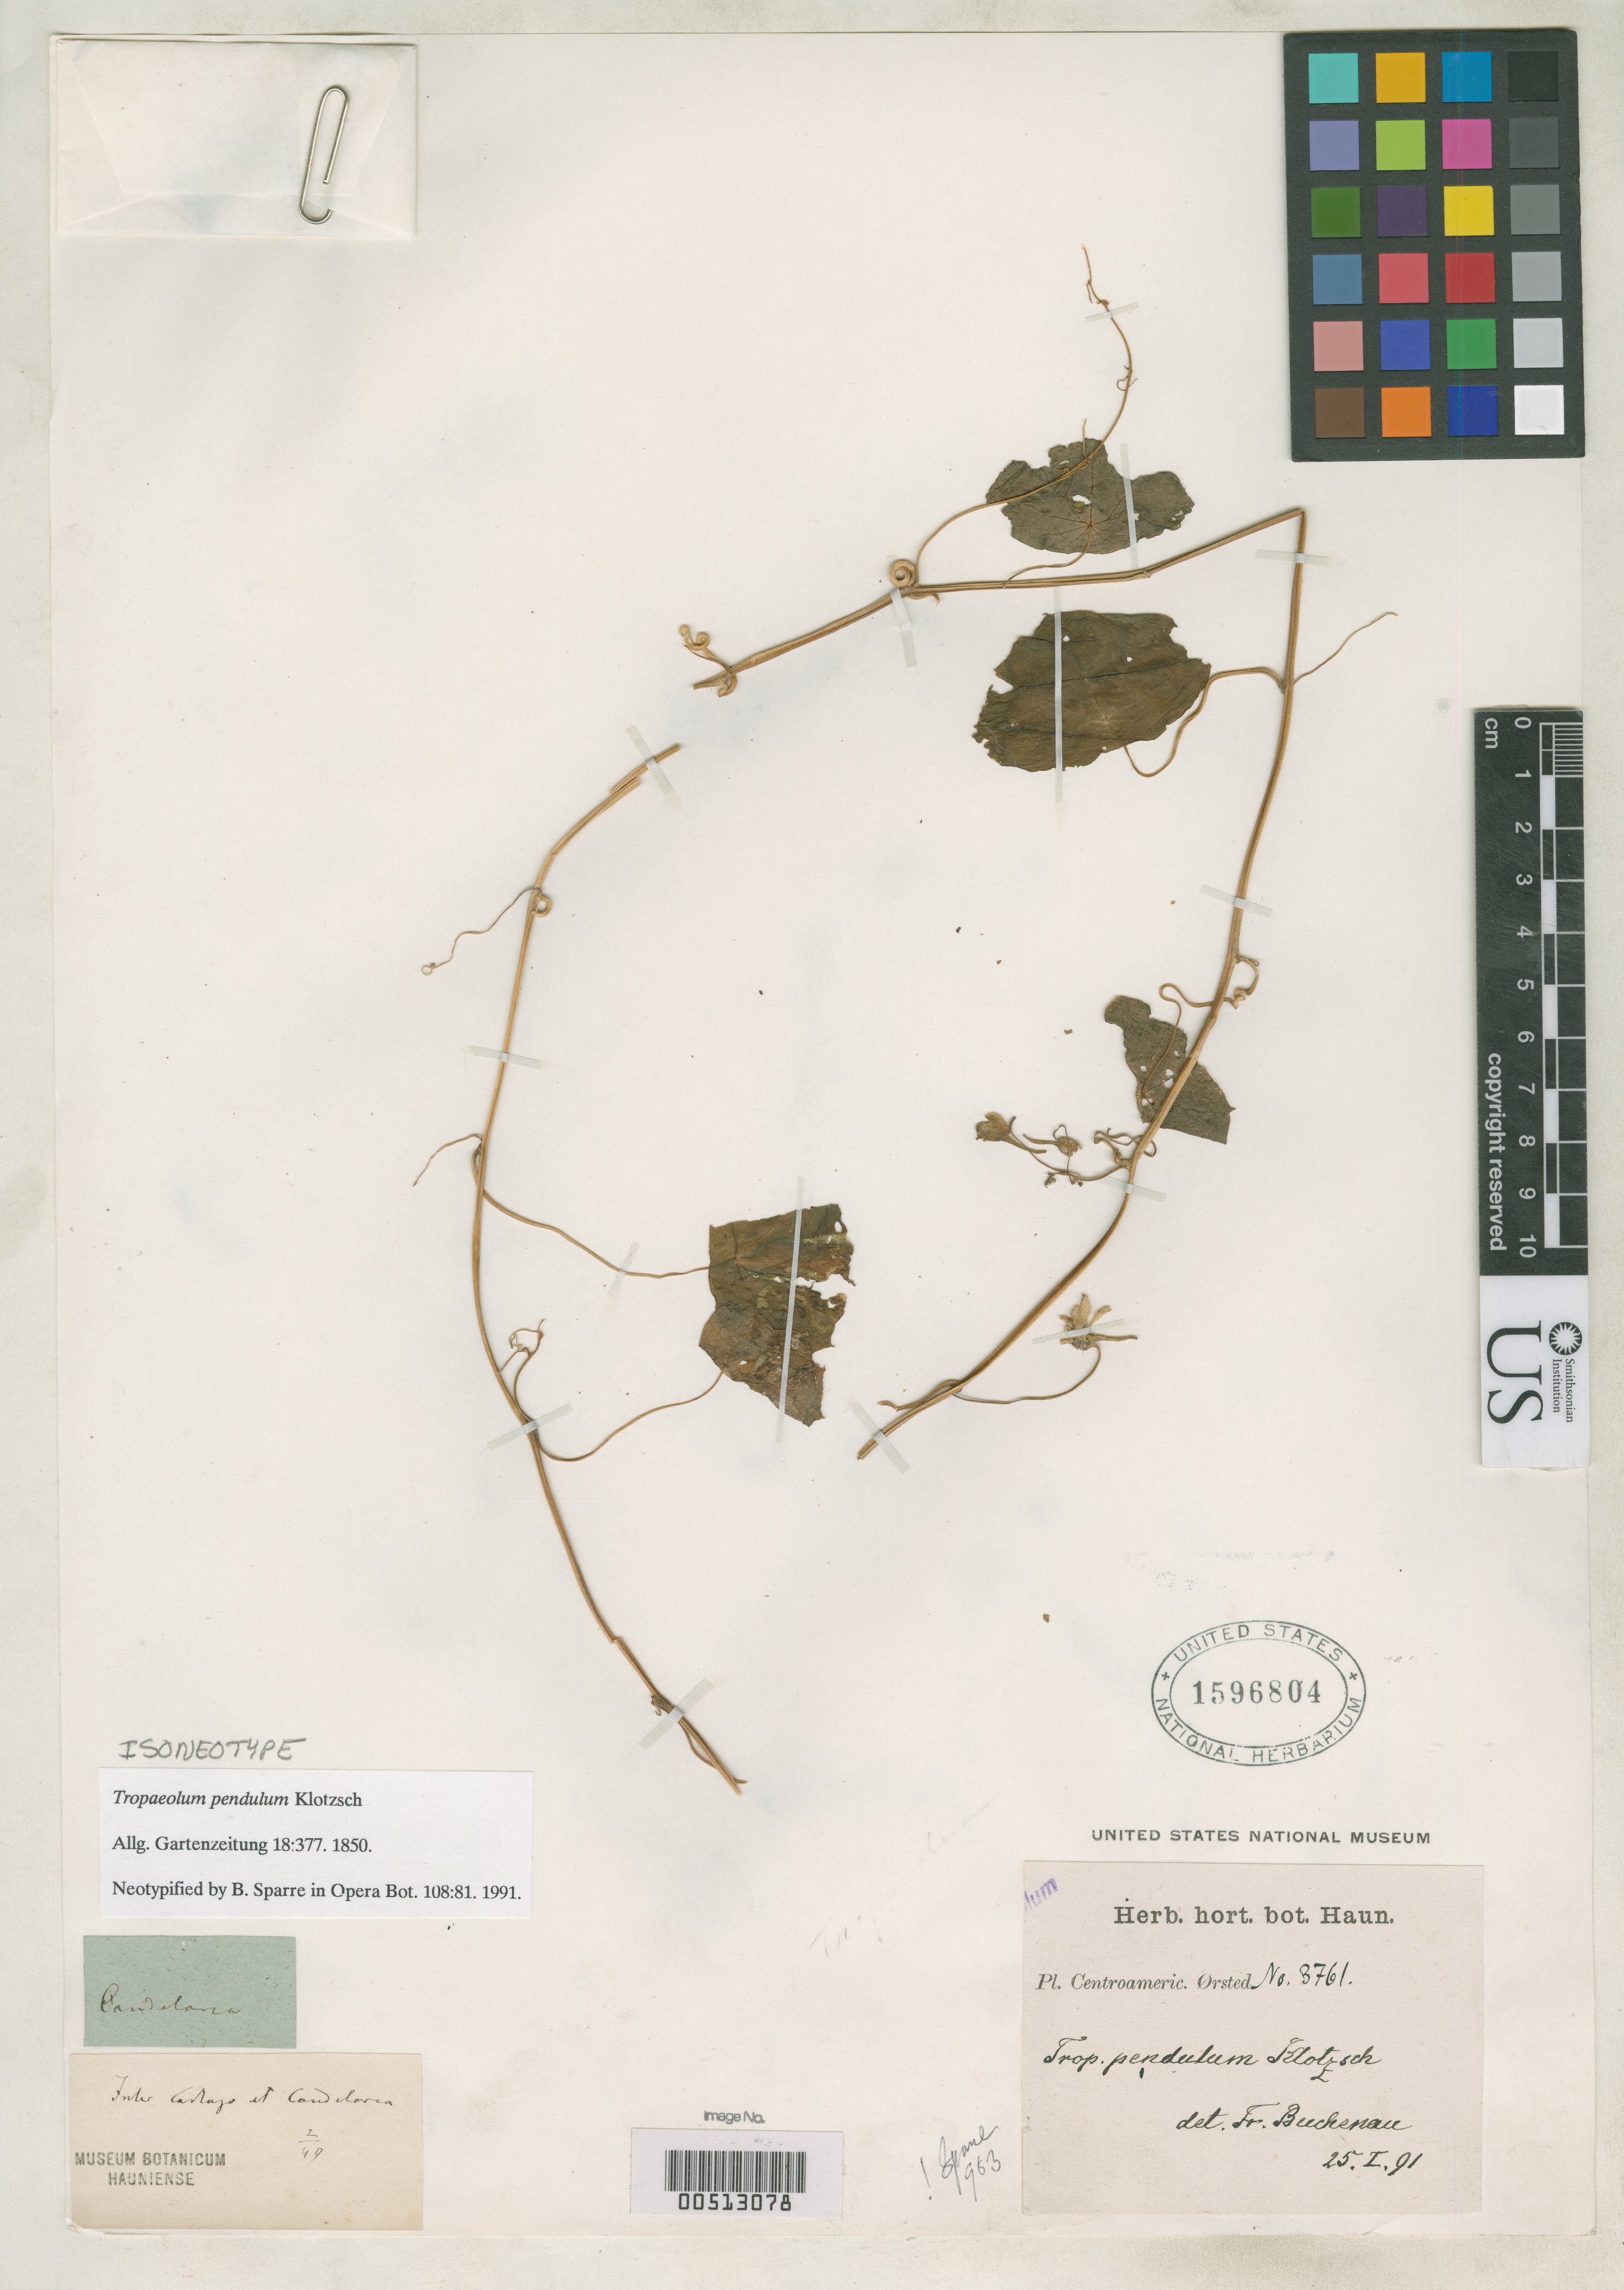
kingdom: Plantae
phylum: Tracheophyta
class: Magnoliopsida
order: Brassicales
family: Tropaeolaceae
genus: Tropaeolum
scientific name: Tropaeolum pendulum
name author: Klotzsch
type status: Isoneotype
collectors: A. S. Oersted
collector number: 3761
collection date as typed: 26 Jan 1891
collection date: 1891-01-26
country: Costa Rica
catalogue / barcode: US 1596804